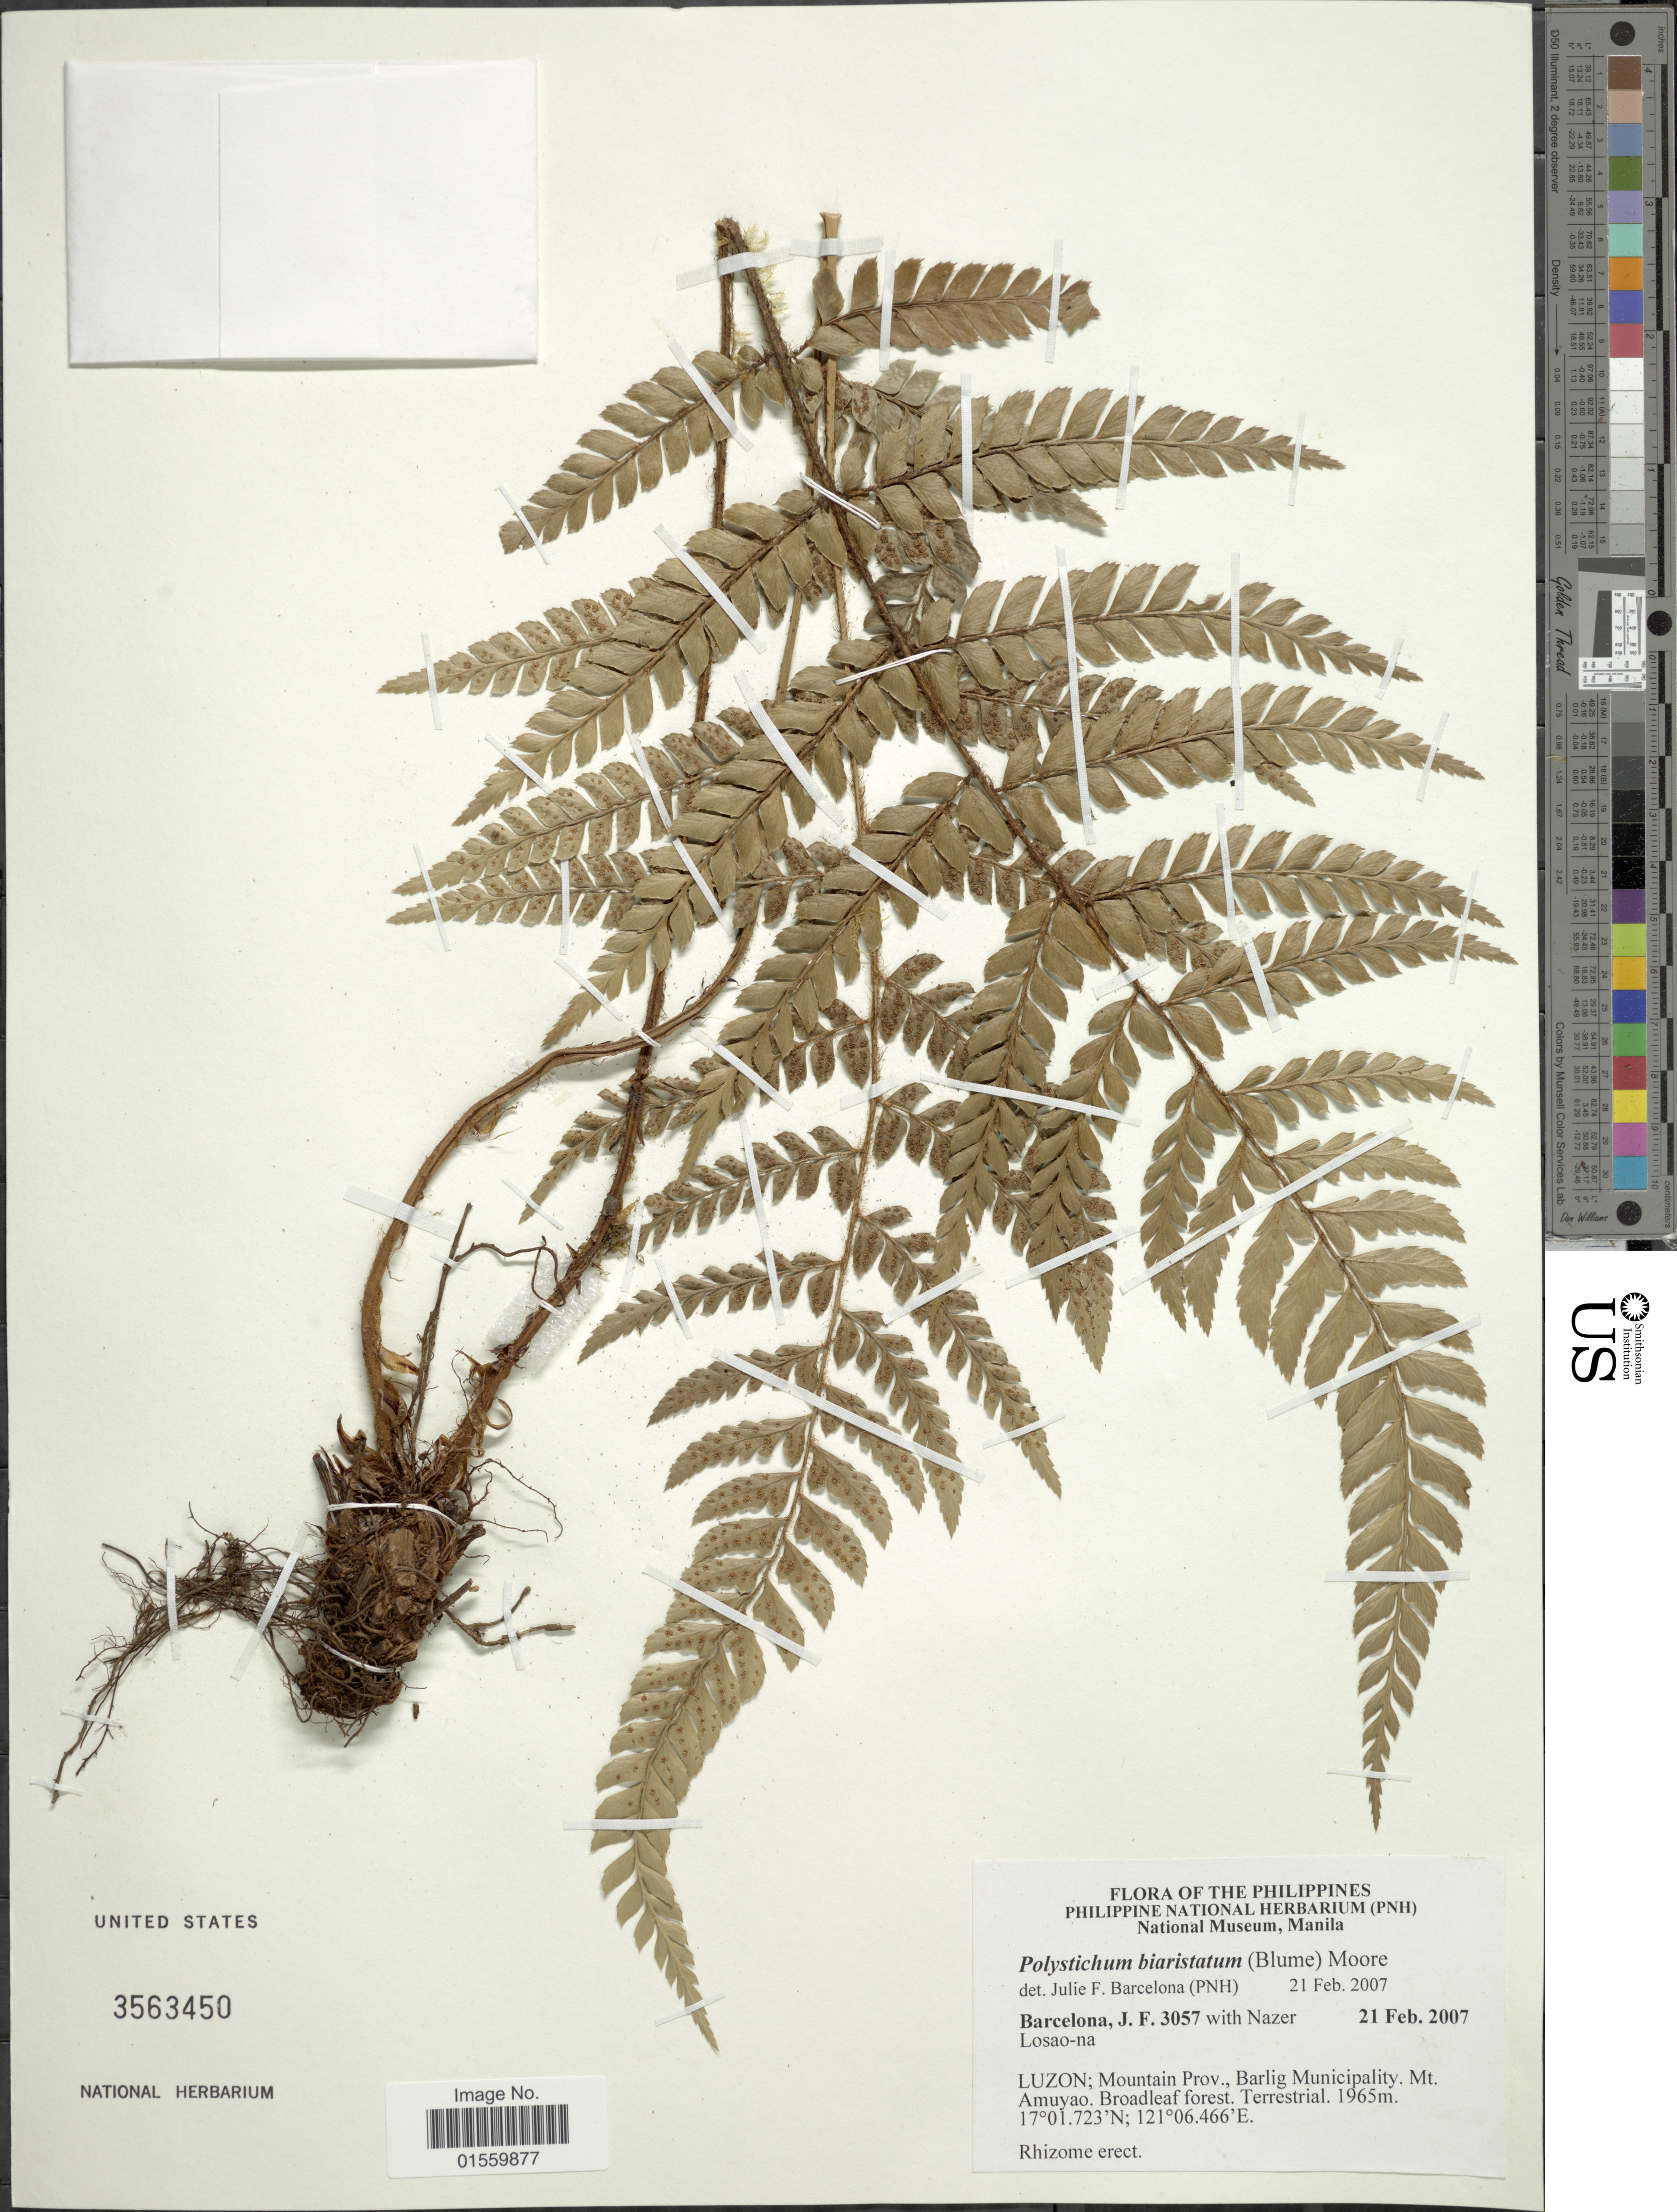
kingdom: Plantae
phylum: Tracheophyta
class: Polypodiopsida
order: Polypodiales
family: Dryopteridaceae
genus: Polystichum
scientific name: Polystichum biaristatum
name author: (Blume) T. Moore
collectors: J. F. Barcelona & N. Losao-na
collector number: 3057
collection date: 2007-02-21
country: Philippines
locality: Luzon; Mountain Prov., barlig Municipality, Mt. Amuyao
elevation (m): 1965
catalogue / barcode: US 3563450